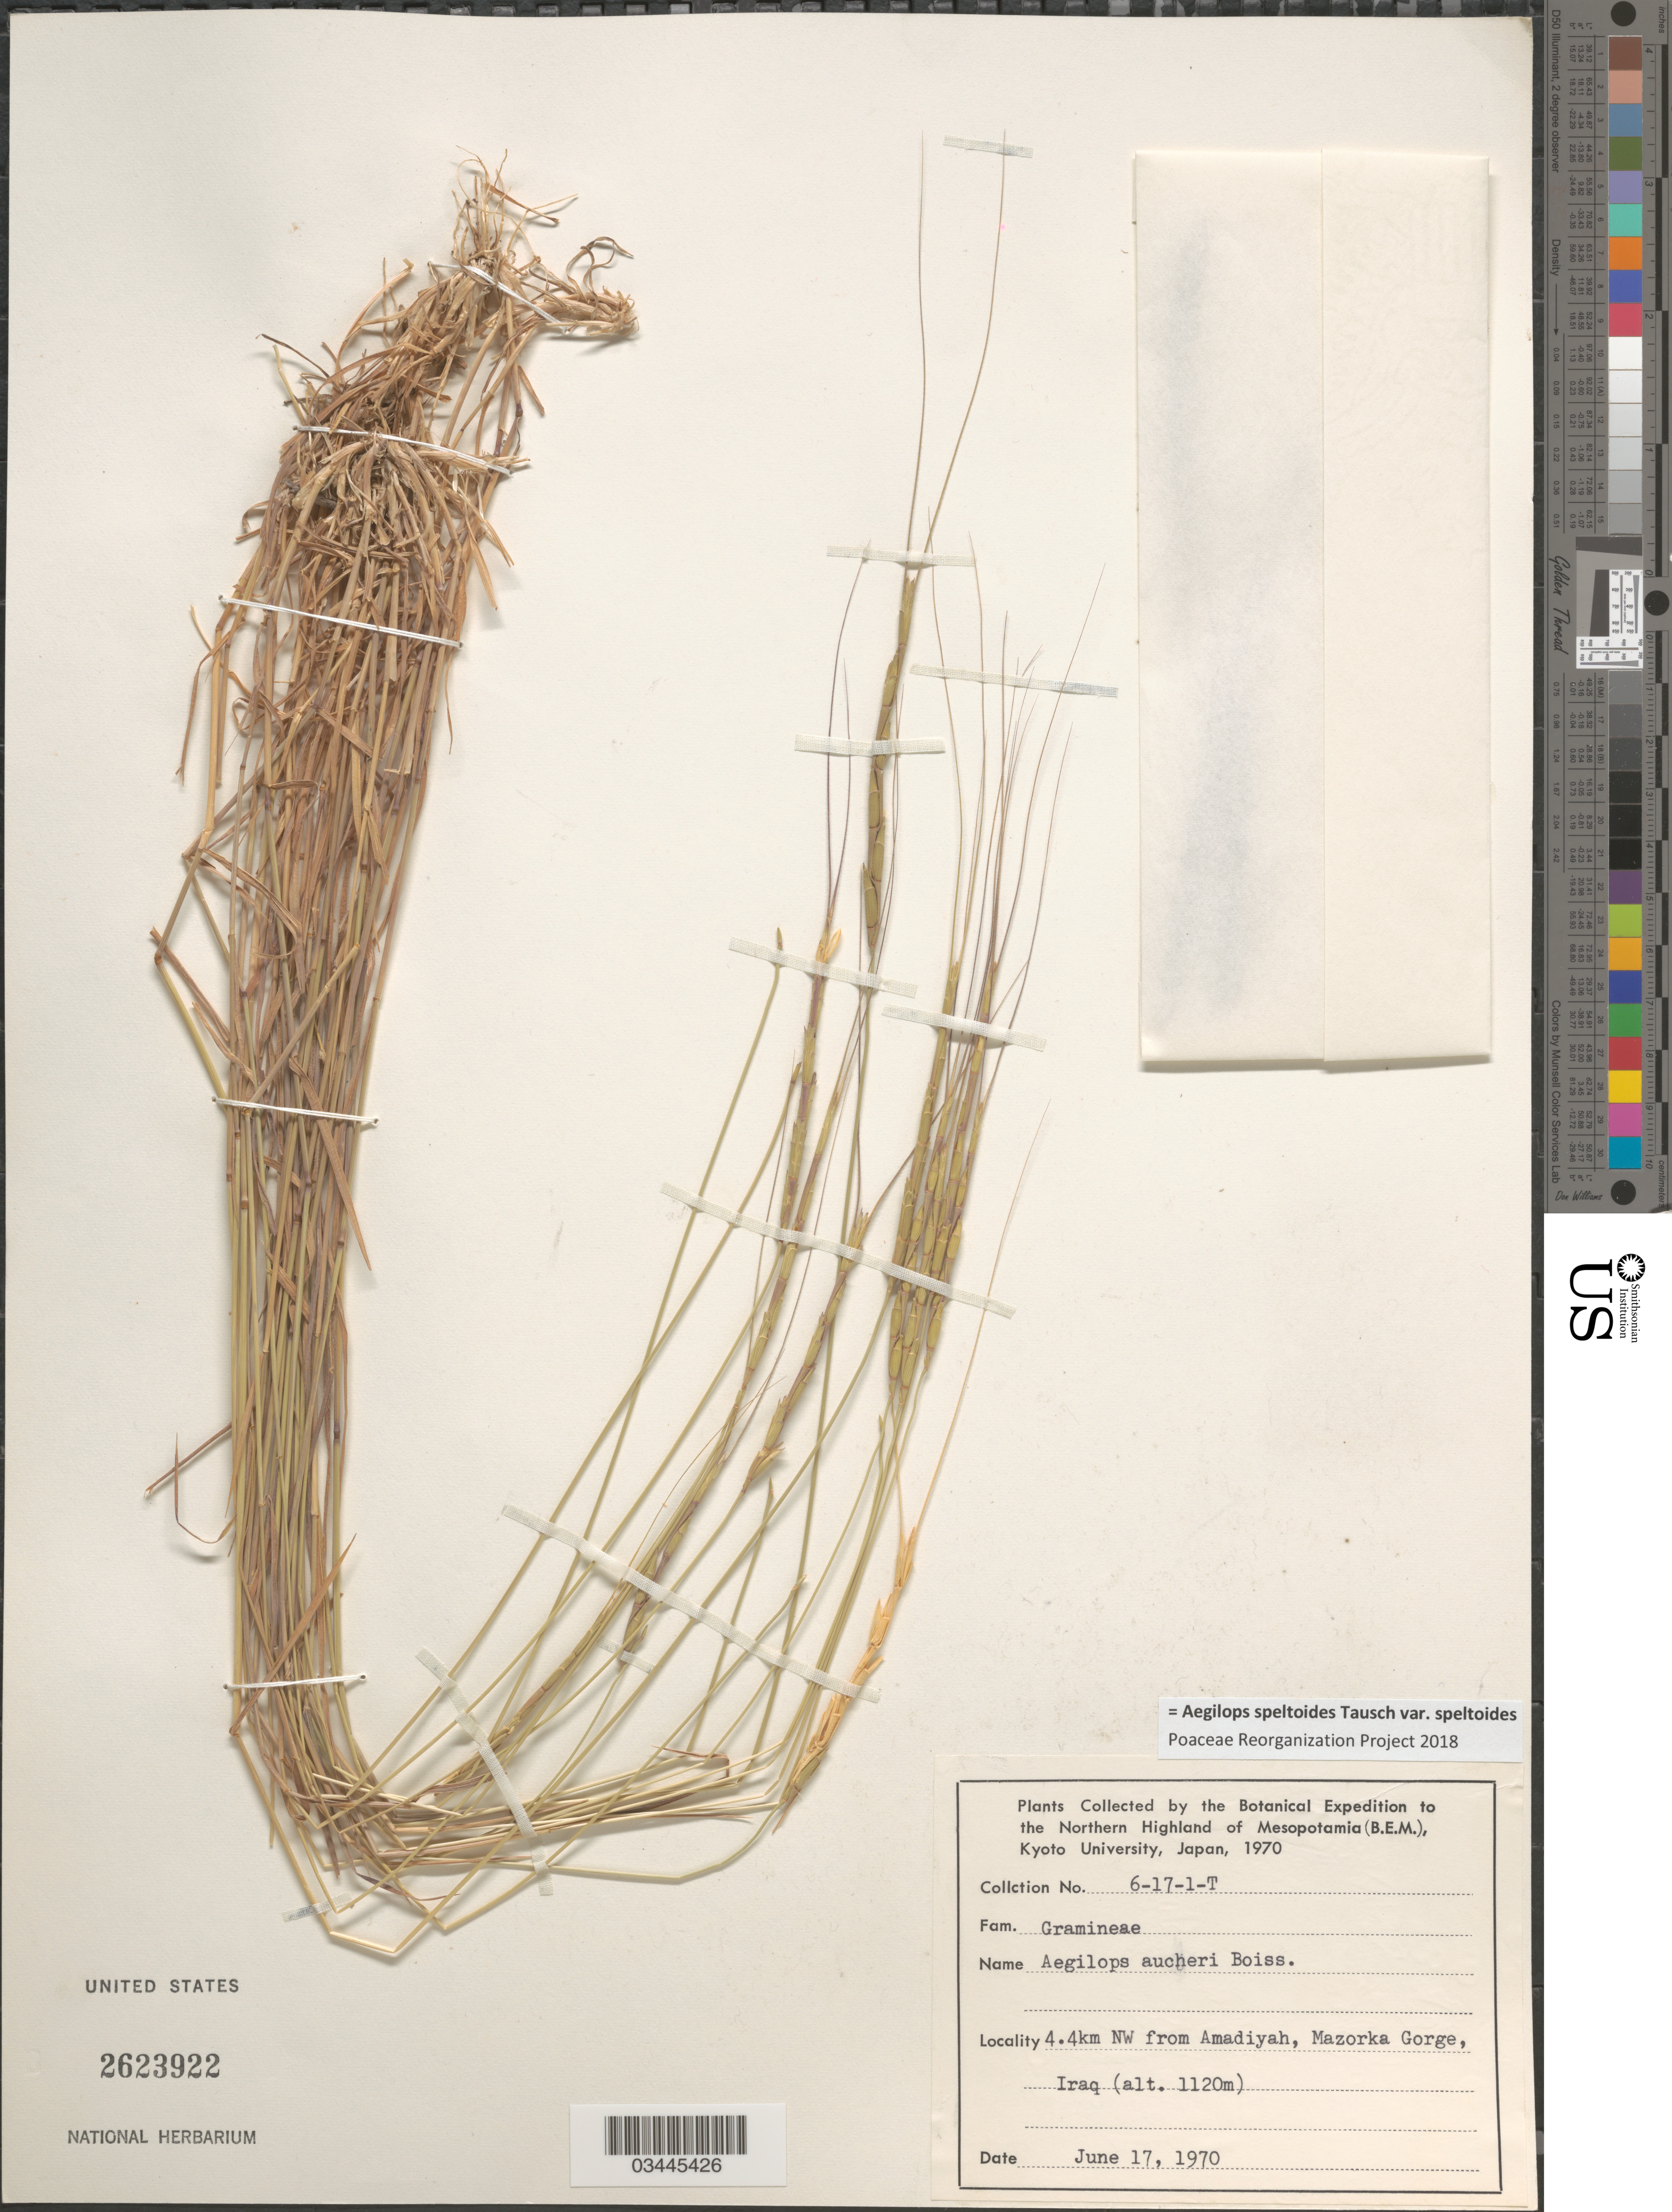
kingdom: Plantae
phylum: Tracheophyta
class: Liliopsida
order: Poales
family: Poaceae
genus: Aegilops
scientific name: Aegilops speltoides var. speltoides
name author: Tausch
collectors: Botanical Expedition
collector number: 6-17-1-T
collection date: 1970-06-17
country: Iraq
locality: To the Northern Highland of Mesopotamia (B.E.M.). 4.4km NW from Amadiyah, Mazorka Gorge.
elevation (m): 1120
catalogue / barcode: US 2623922